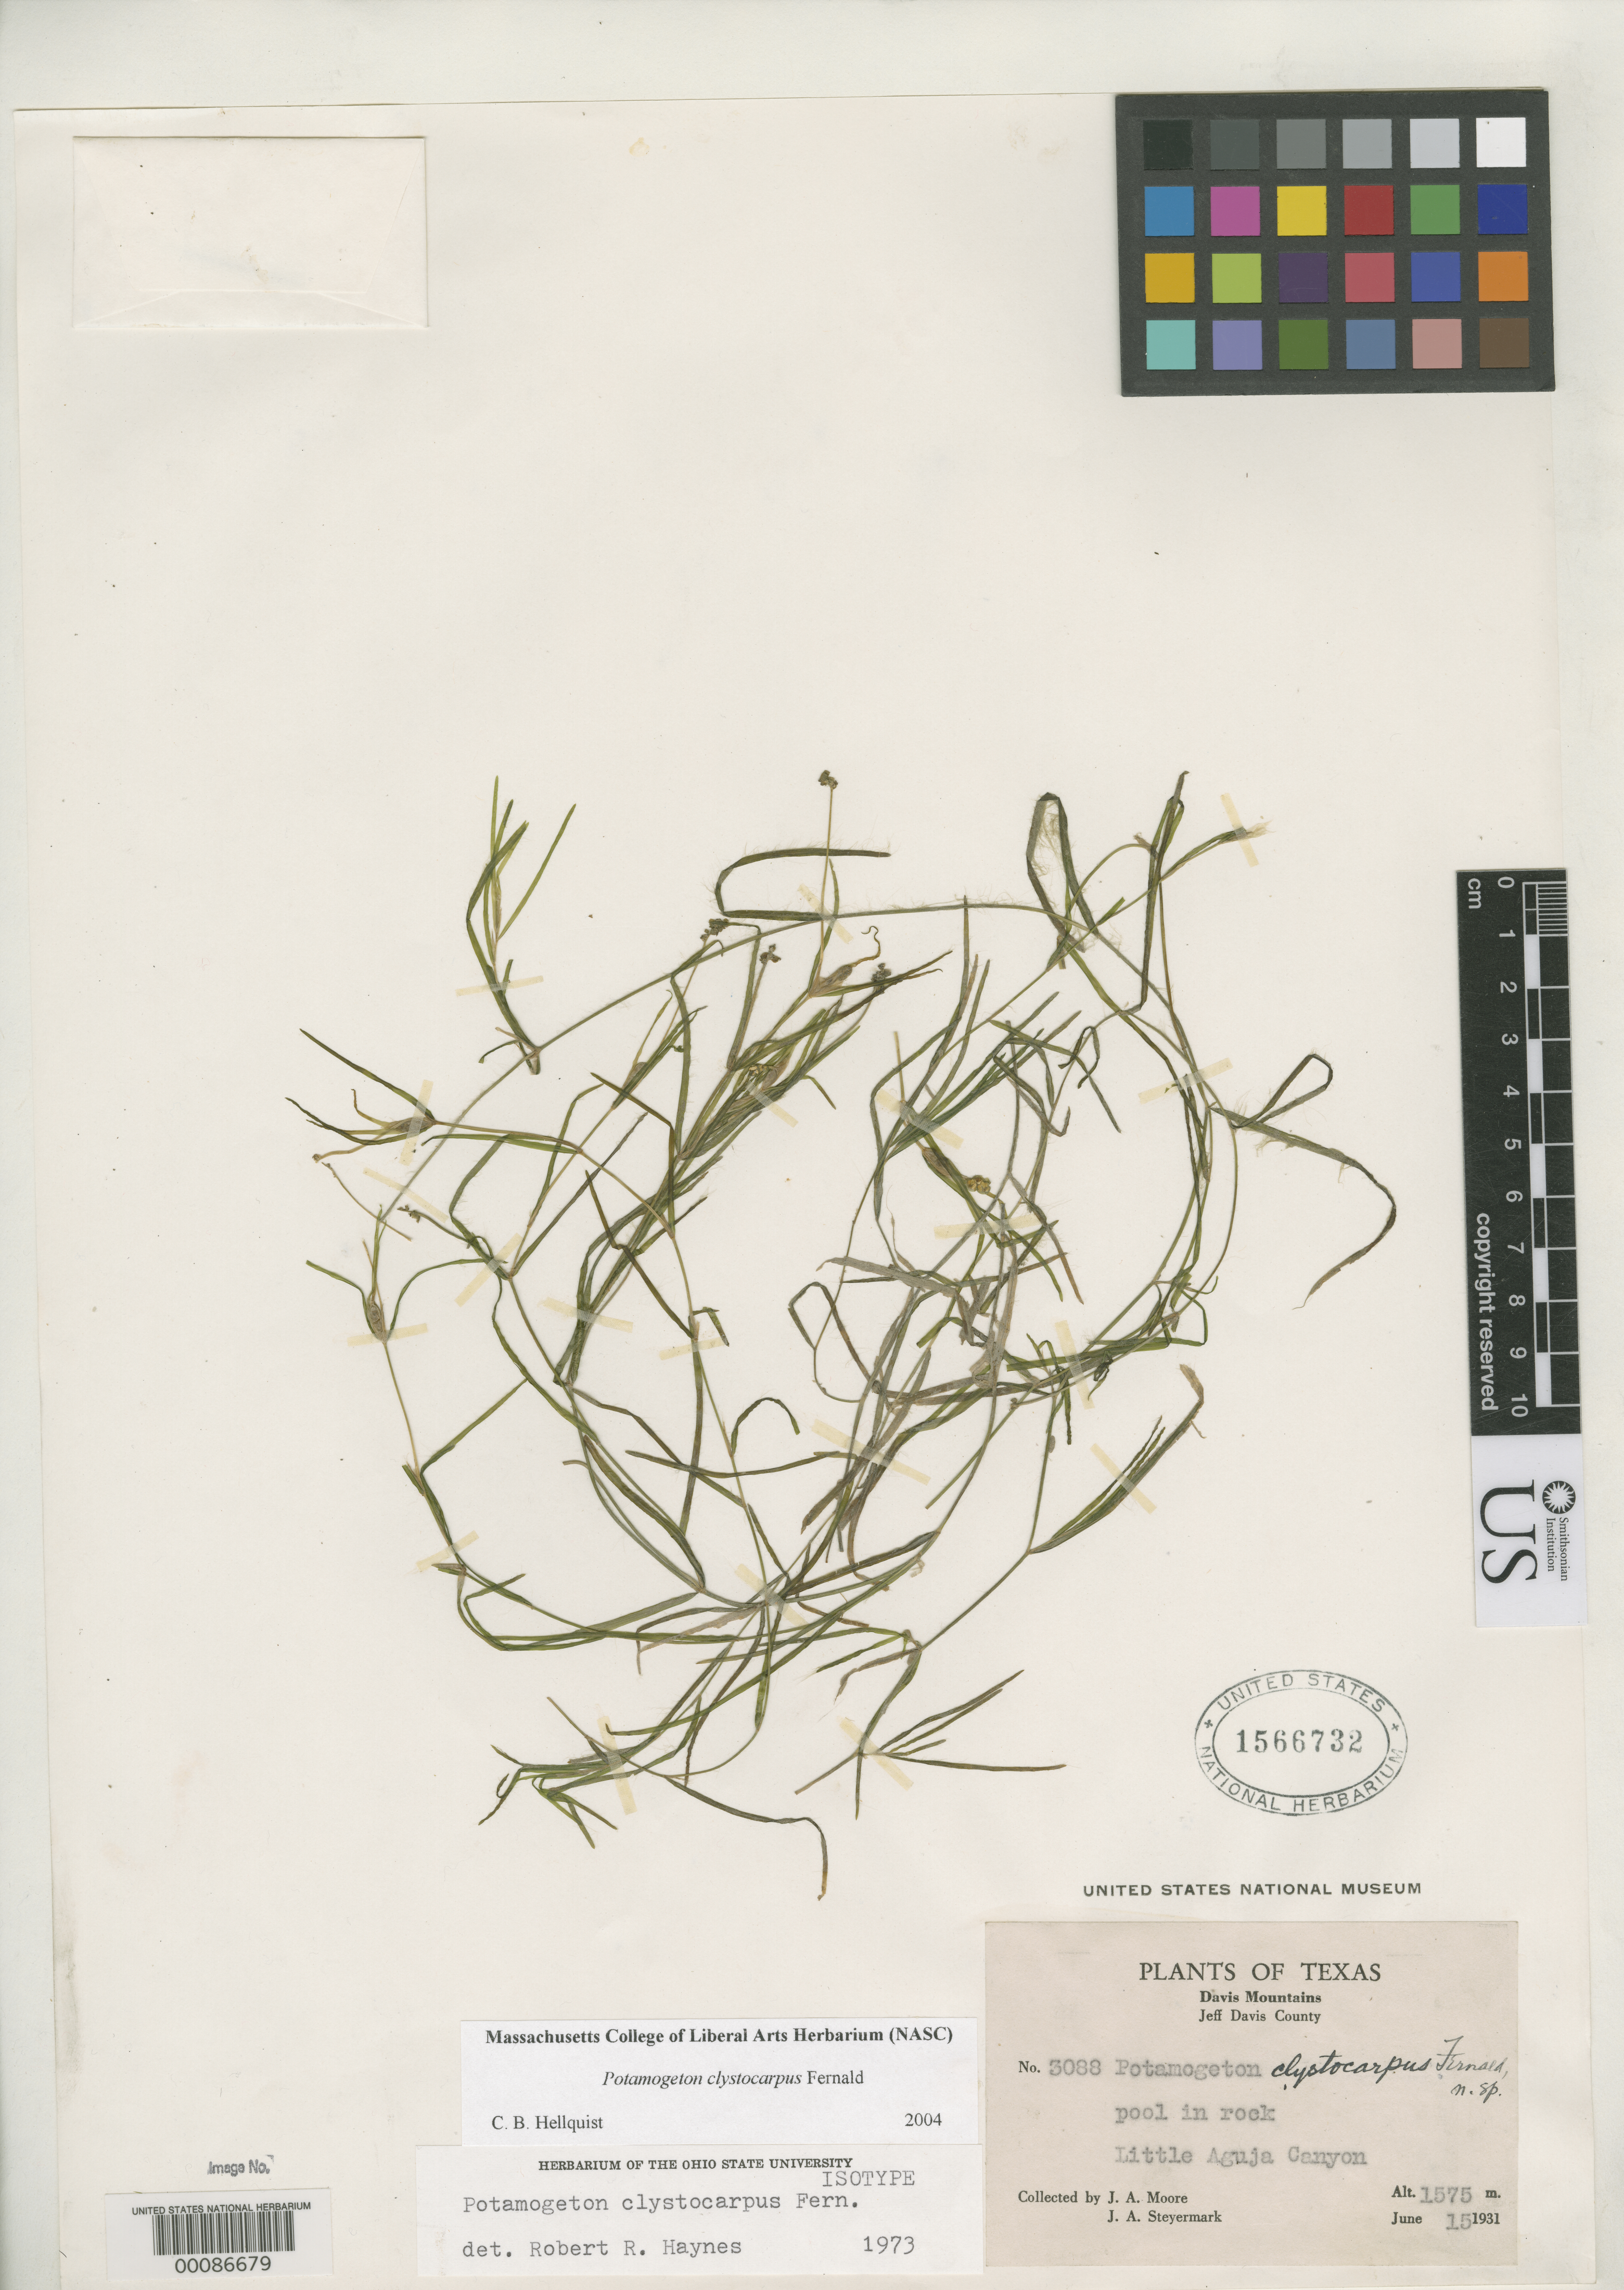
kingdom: Plantae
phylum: Tracheophyta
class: Liliopsida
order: Alismatales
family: Potamogetonaceae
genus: Potamogeton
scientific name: Potamogeton clystocarpus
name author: Fernald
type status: Isotype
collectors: J. Moore & J. Steyermark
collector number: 3088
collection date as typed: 15 Jun 1931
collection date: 1931-06-15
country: United States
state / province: Texas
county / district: Jeff Davis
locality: Davis Mts.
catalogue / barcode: US 1566732